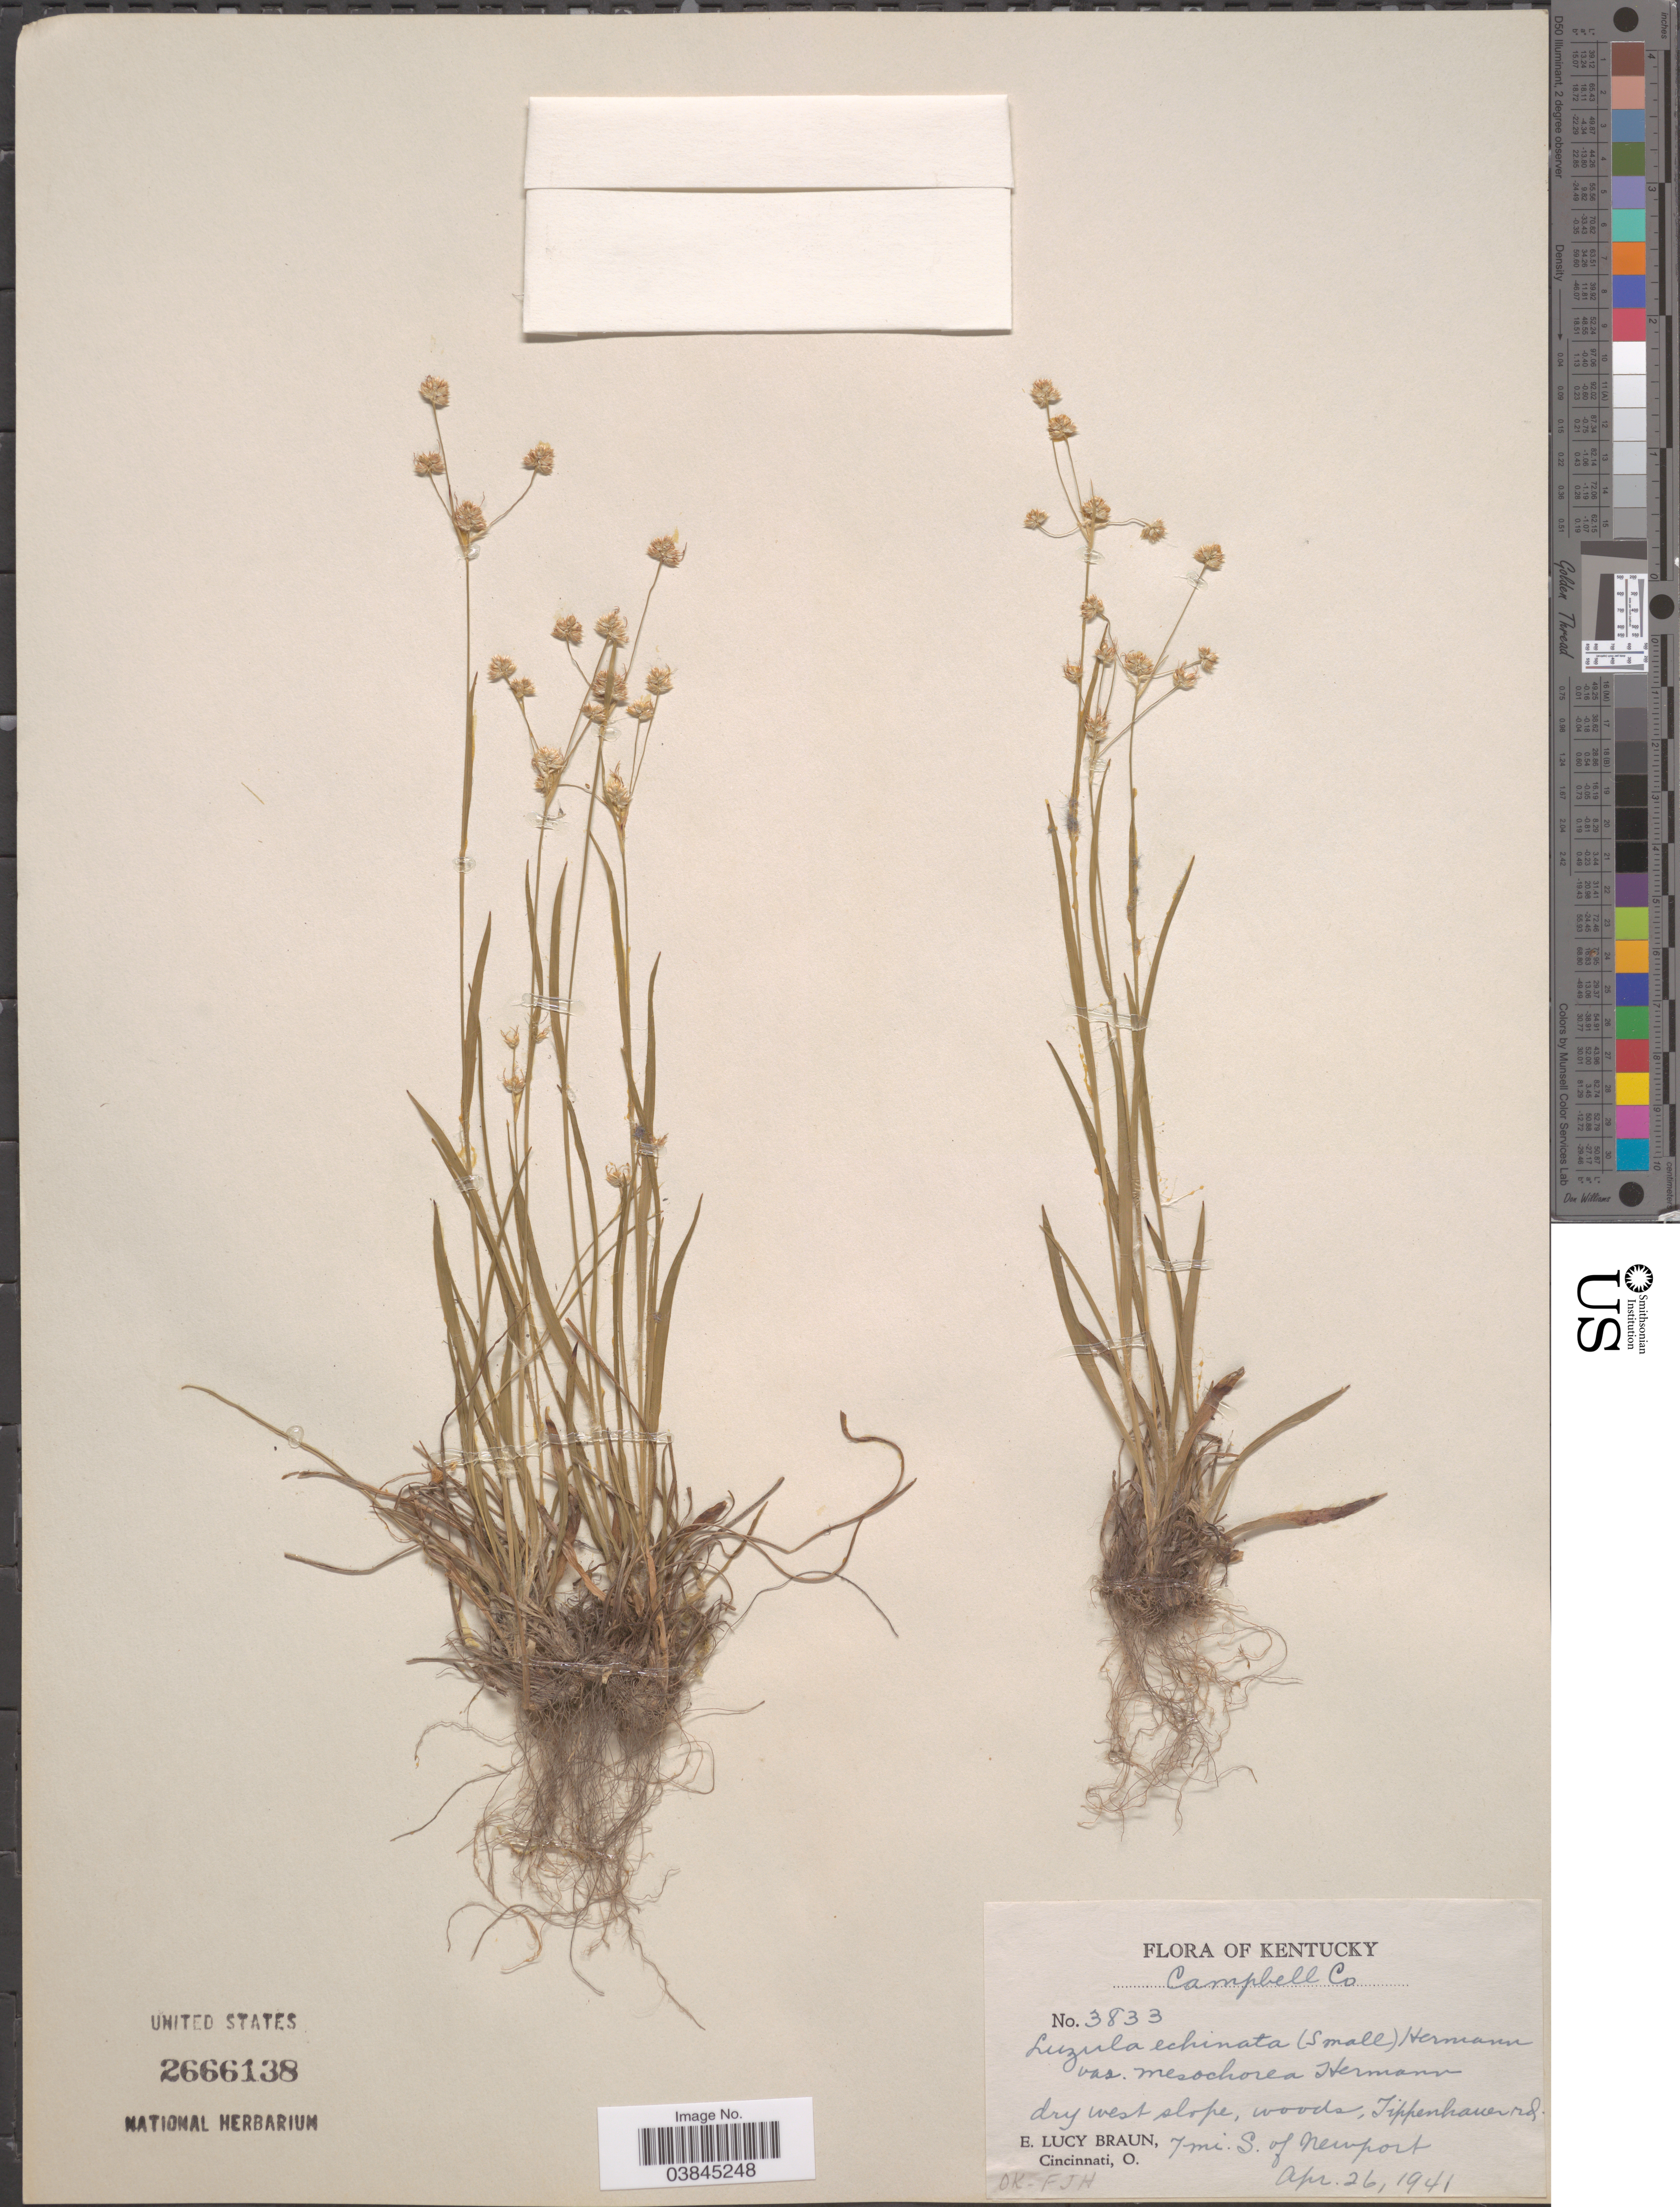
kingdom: Plantae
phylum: Tracheophyta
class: Liliopsida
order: Poales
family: Juncaceae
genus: Luzula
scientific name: Luzula campestris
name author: (L.) DC.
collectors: E. L. Braun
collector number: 3833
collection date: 1941-04-26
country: United States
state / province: Kentucky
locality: Campbell Co. Tippenhauer rd. 7 mi. S. of Newport.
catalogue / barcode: US 2666138